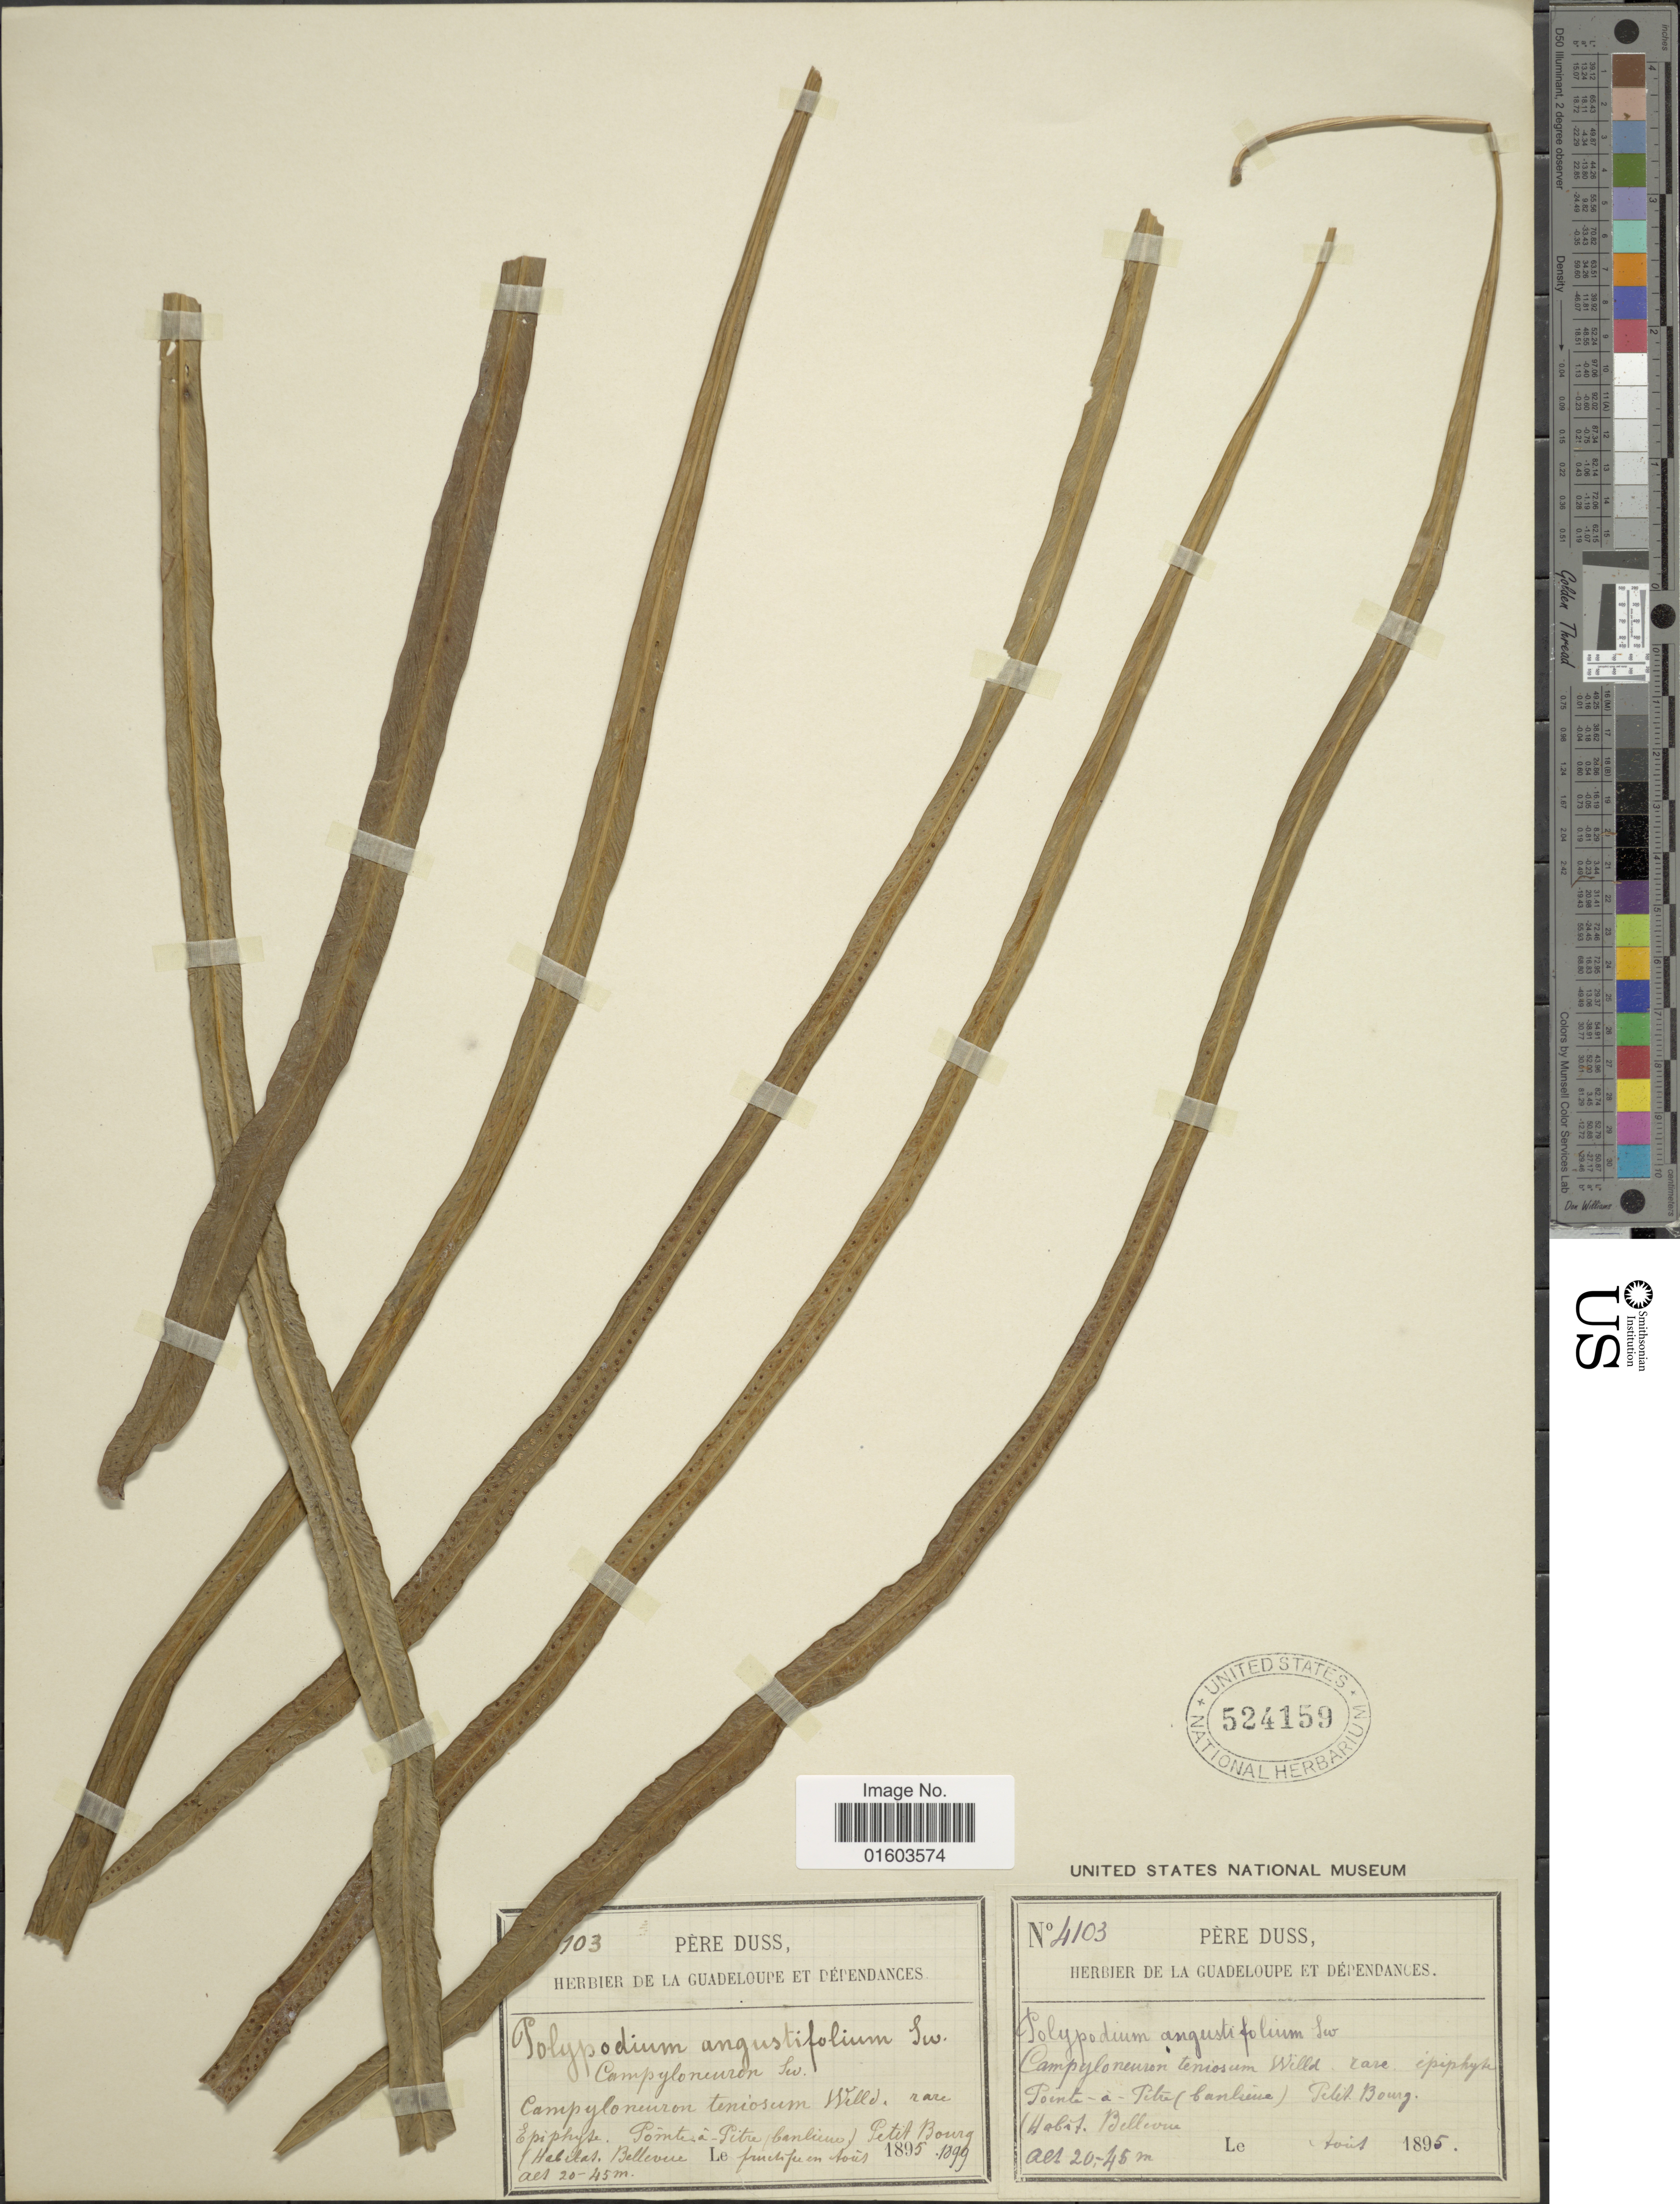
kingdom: Plantae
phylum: Tracheophyta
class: Polypodiopsida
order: Polypodiales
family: Polypodiaceae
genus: Campyloneurum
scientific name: Campyloneurum angustifolium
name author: (Sw.) Fée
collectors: Père Duss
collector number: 103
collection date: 1895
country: Guadeloupe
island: Leeward Is.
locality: Pointe-à-Pitre (banlieue). Petit Bourg. Bellevue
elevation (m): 20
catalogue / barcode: US 524159